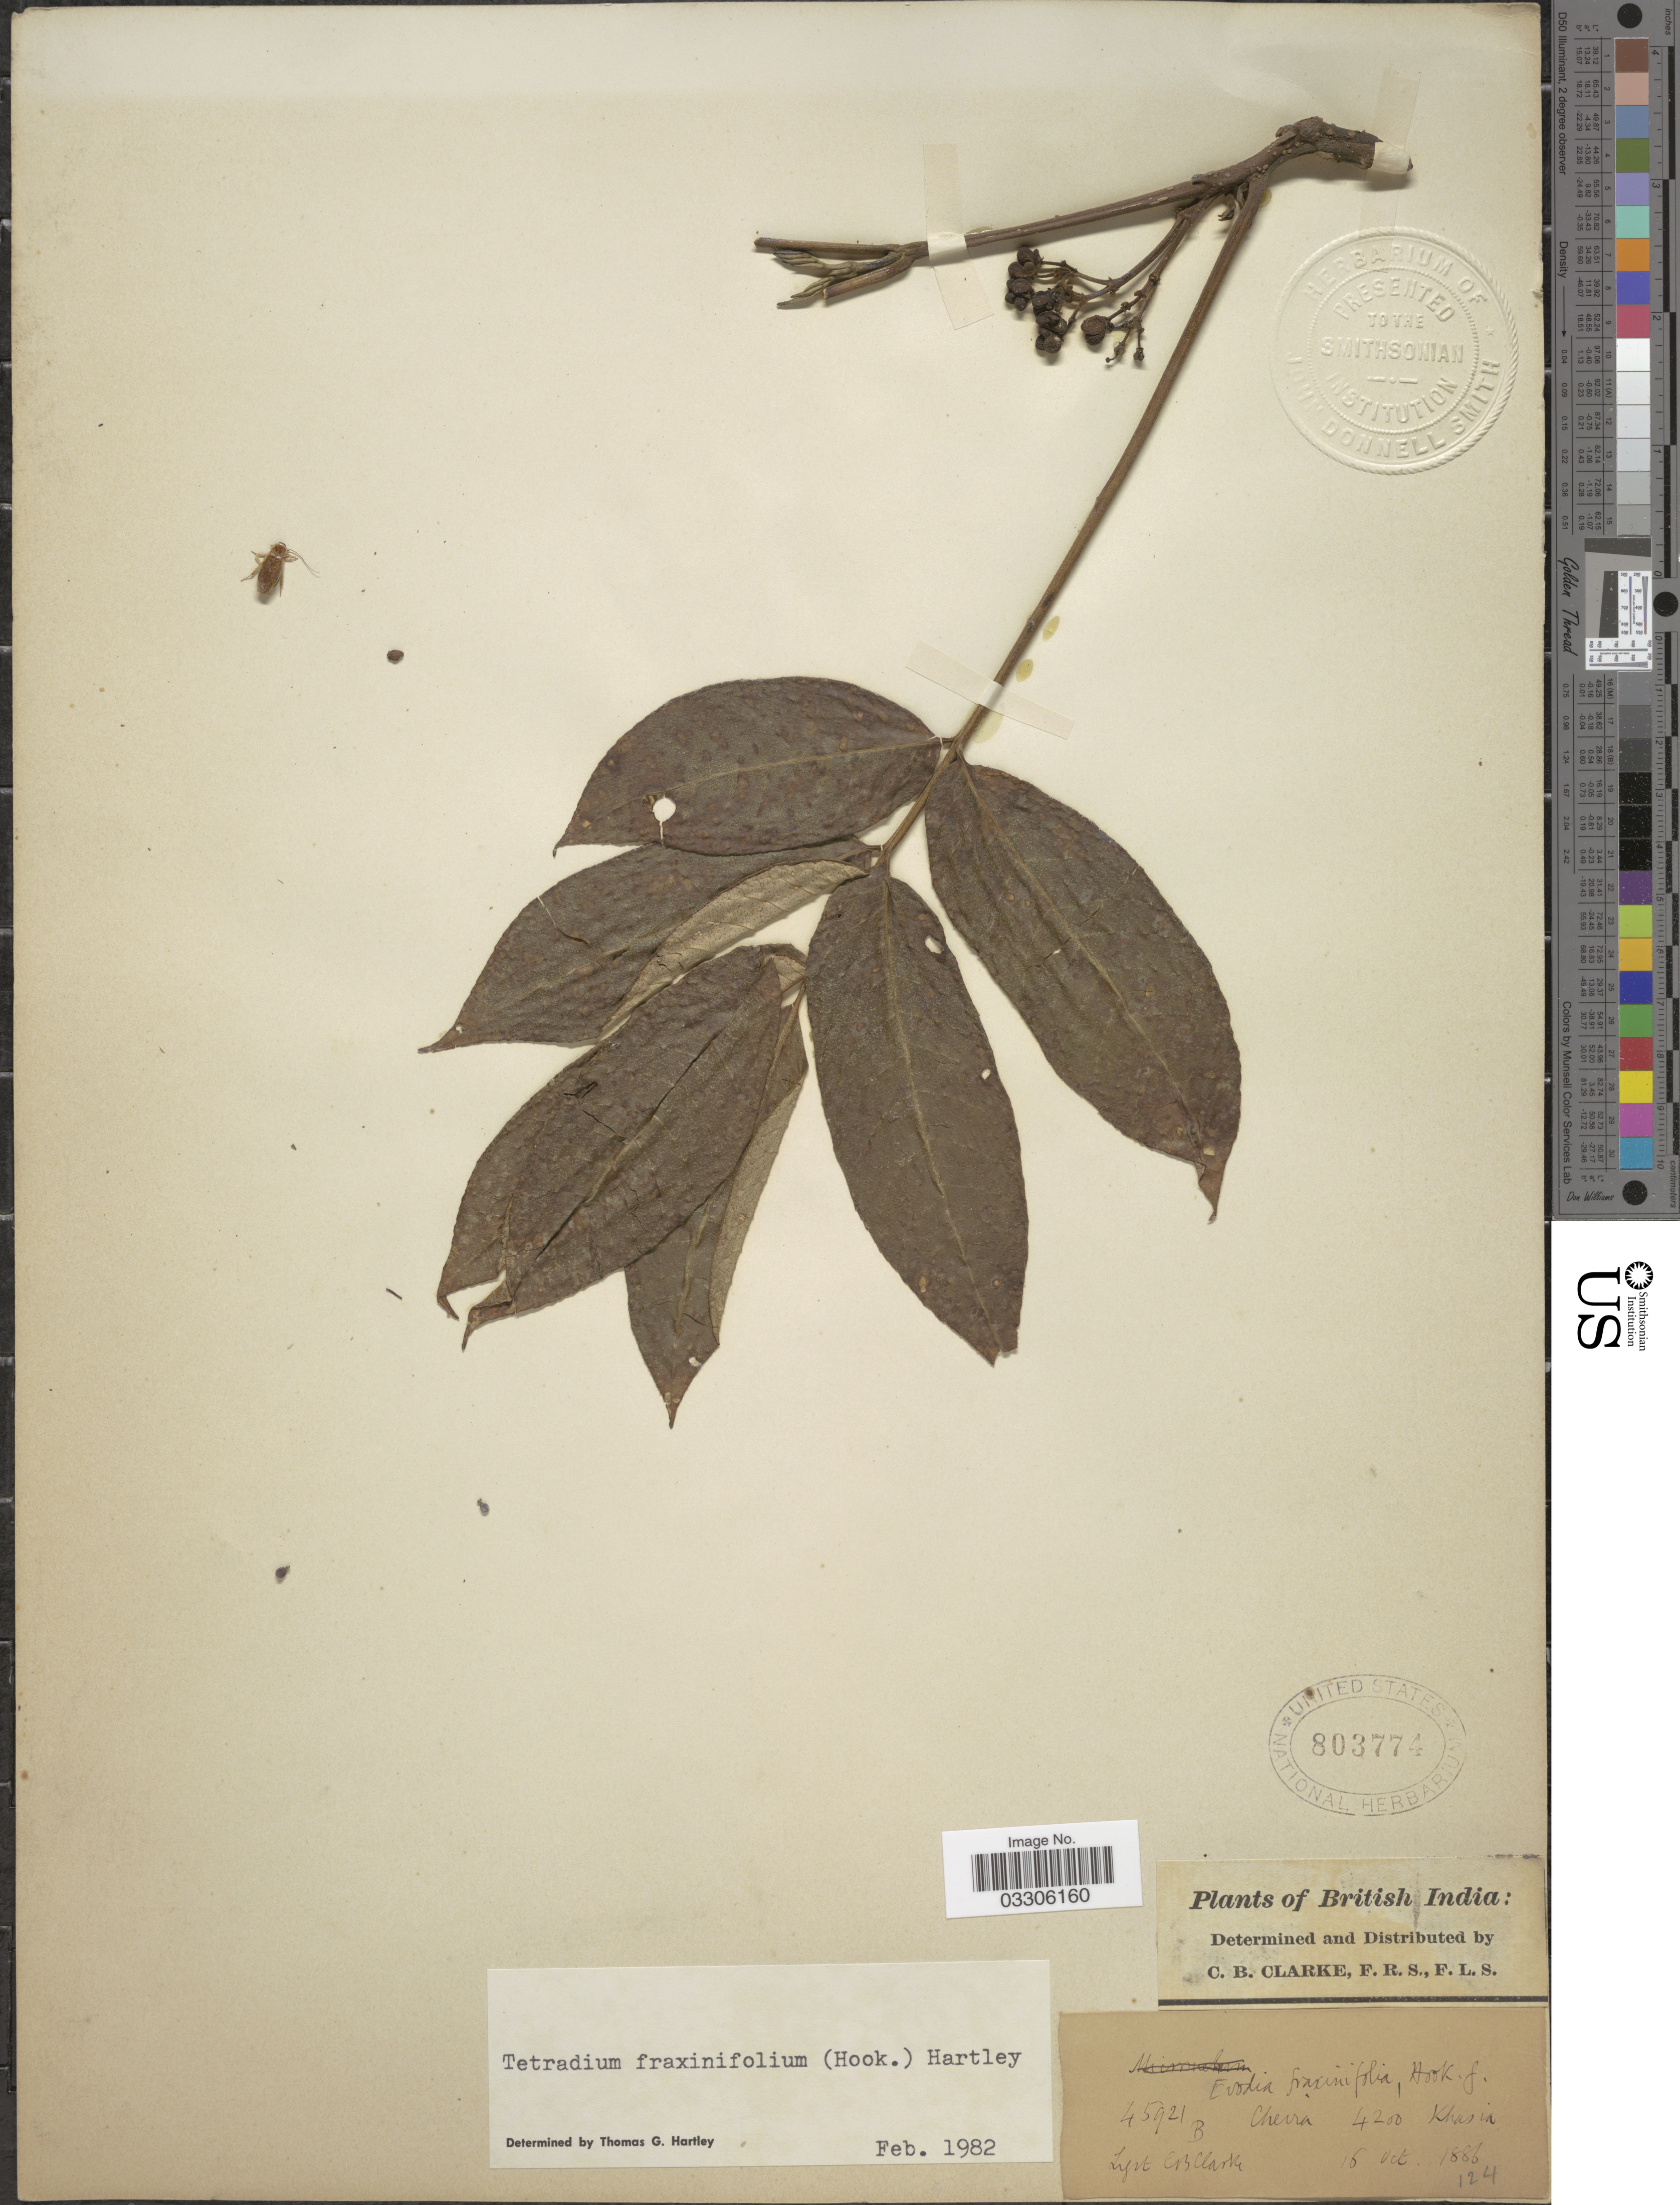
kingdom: Plantae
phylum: Tracheophyta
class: Magnoliopsida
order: Sapindales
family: Rutaceae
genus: Tetradium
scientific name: Tetradium fraxinifolium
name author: (Hook. f.) T.G. Hartley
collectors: C. B. Clarke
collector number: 45921B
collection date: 1886-10-16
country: India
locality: British India. Cherra Khasia.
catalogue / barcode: US 803774